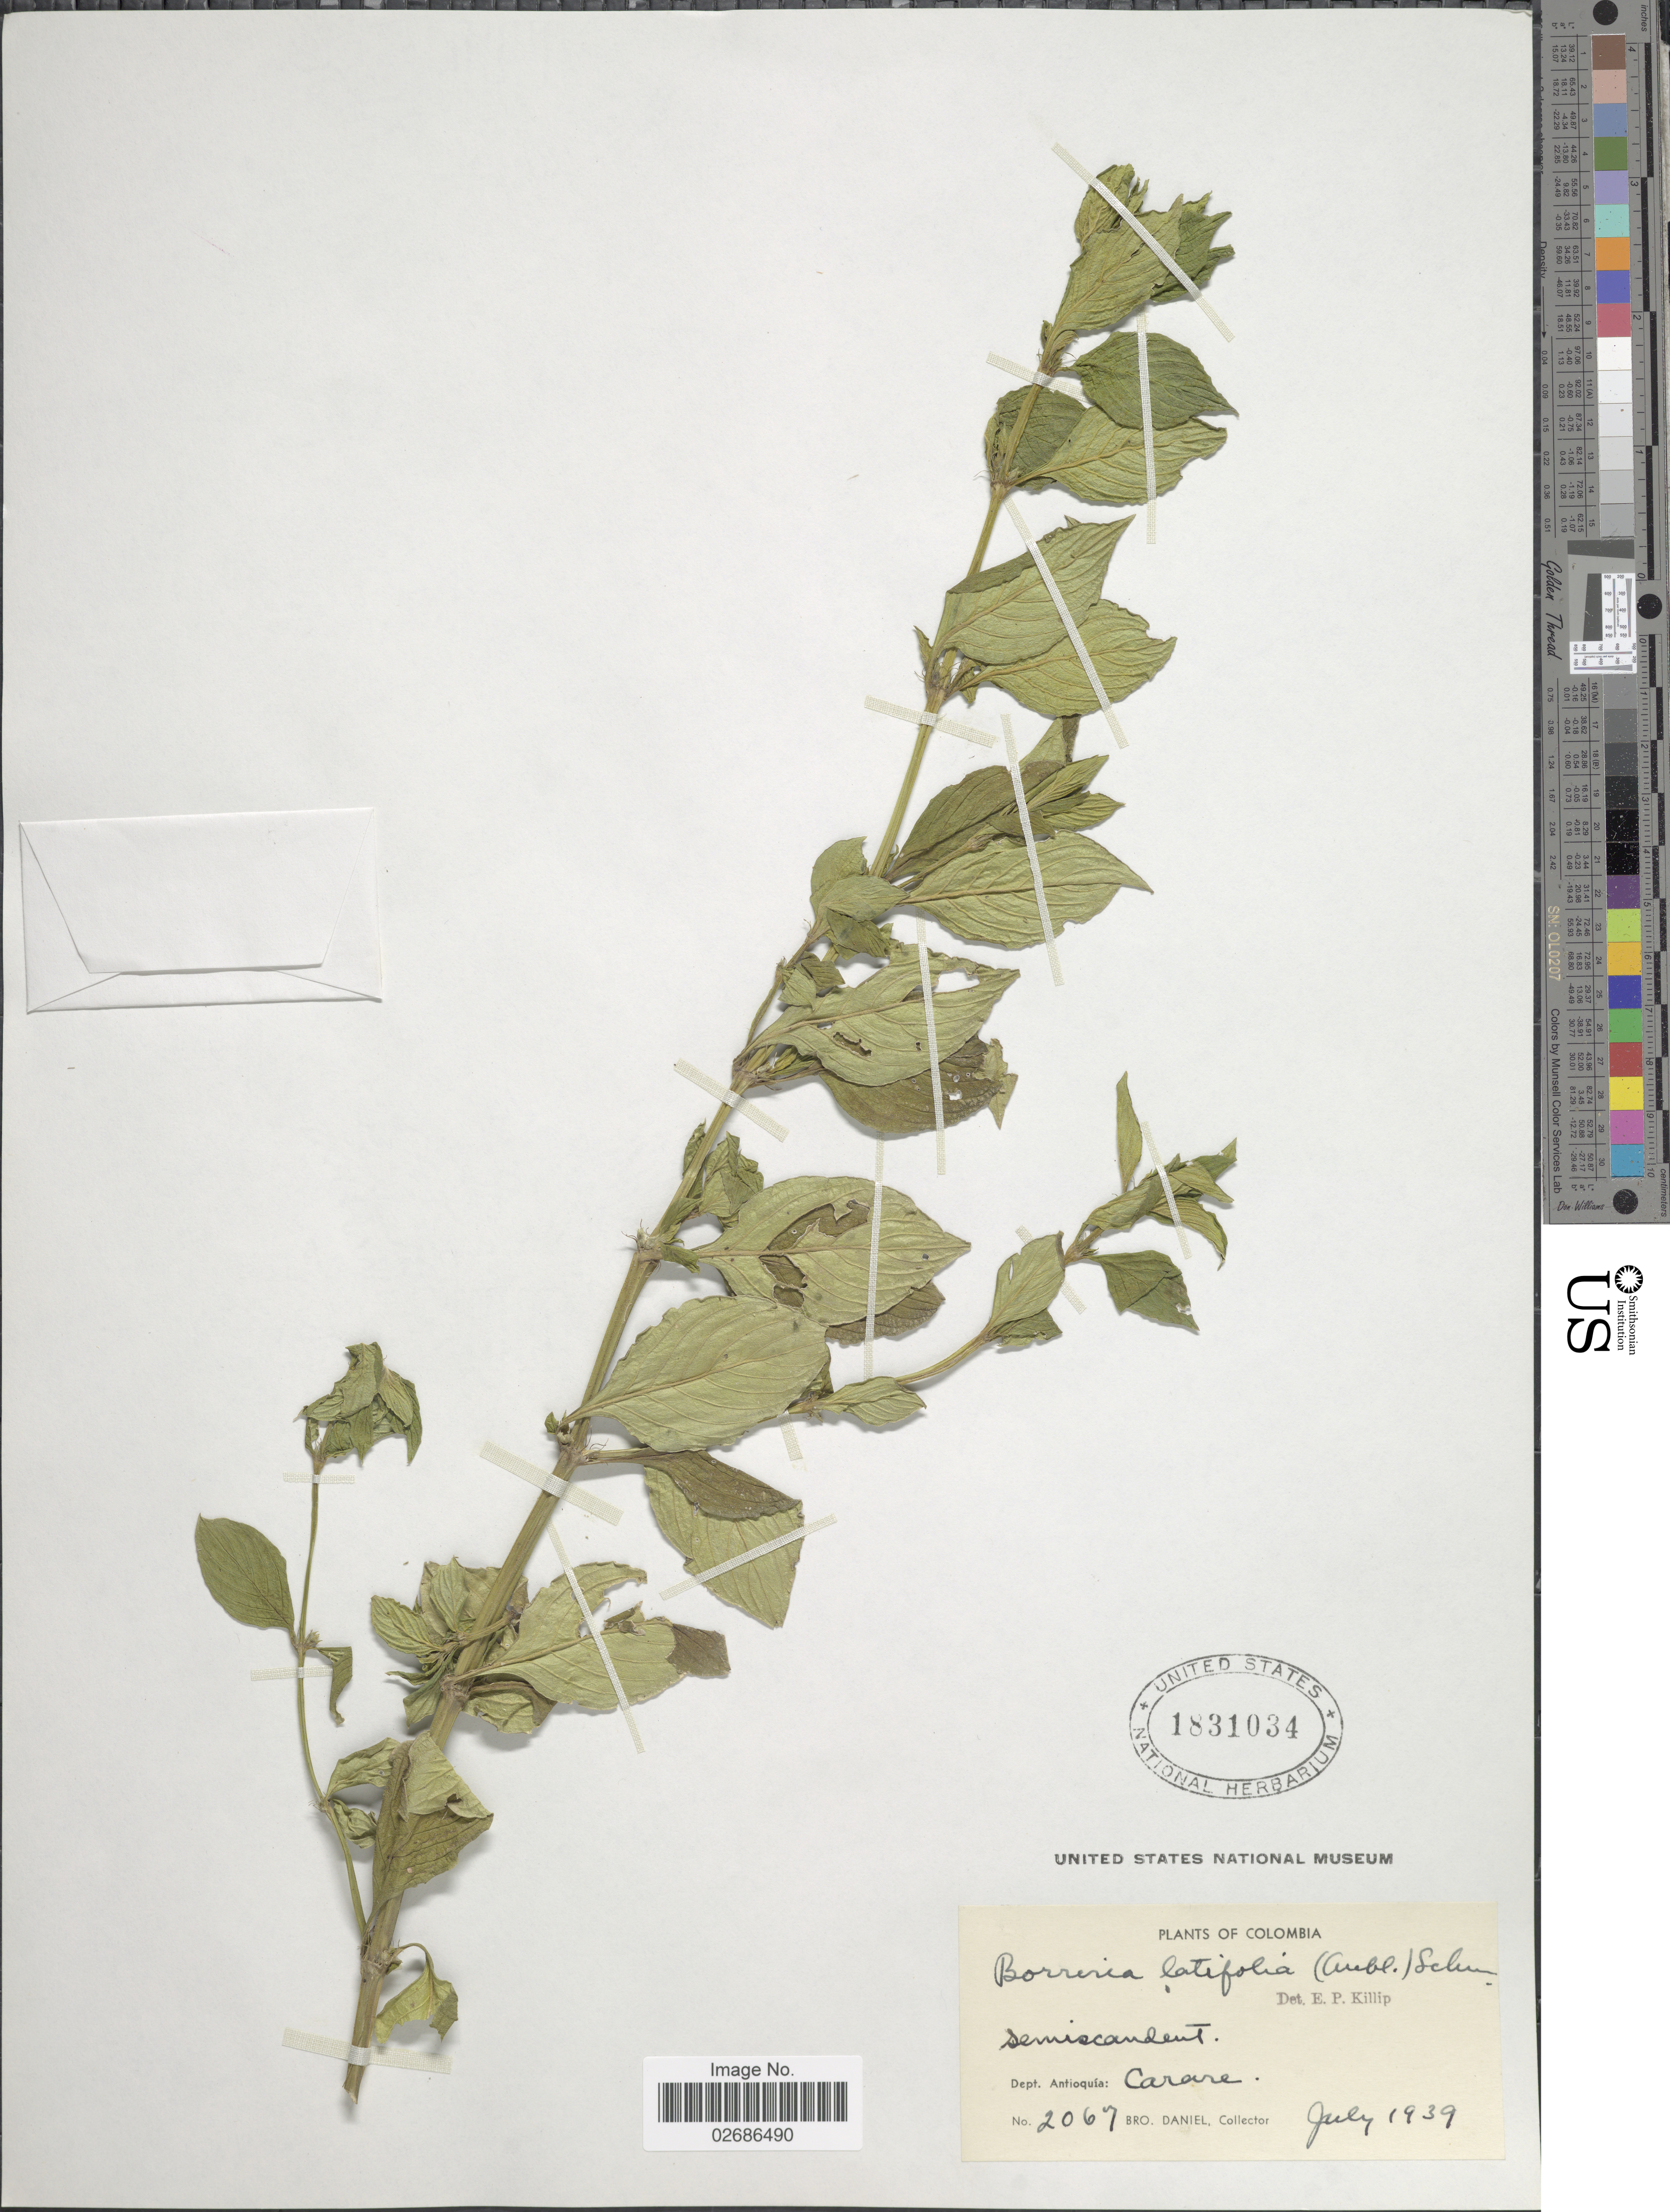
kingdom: Plantae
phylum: Tracheophyta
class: Magnoliopsida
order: Gentianales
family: Rubiaceae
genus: Borreria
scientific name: Borreria latifolia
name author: (Aubl.) K. Schum.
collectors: Bro. Daniel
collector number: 2067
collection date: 1939-07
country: Colombia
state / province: Antioquia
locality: Dept. Antioquia: Carare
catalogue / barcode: US 1831034